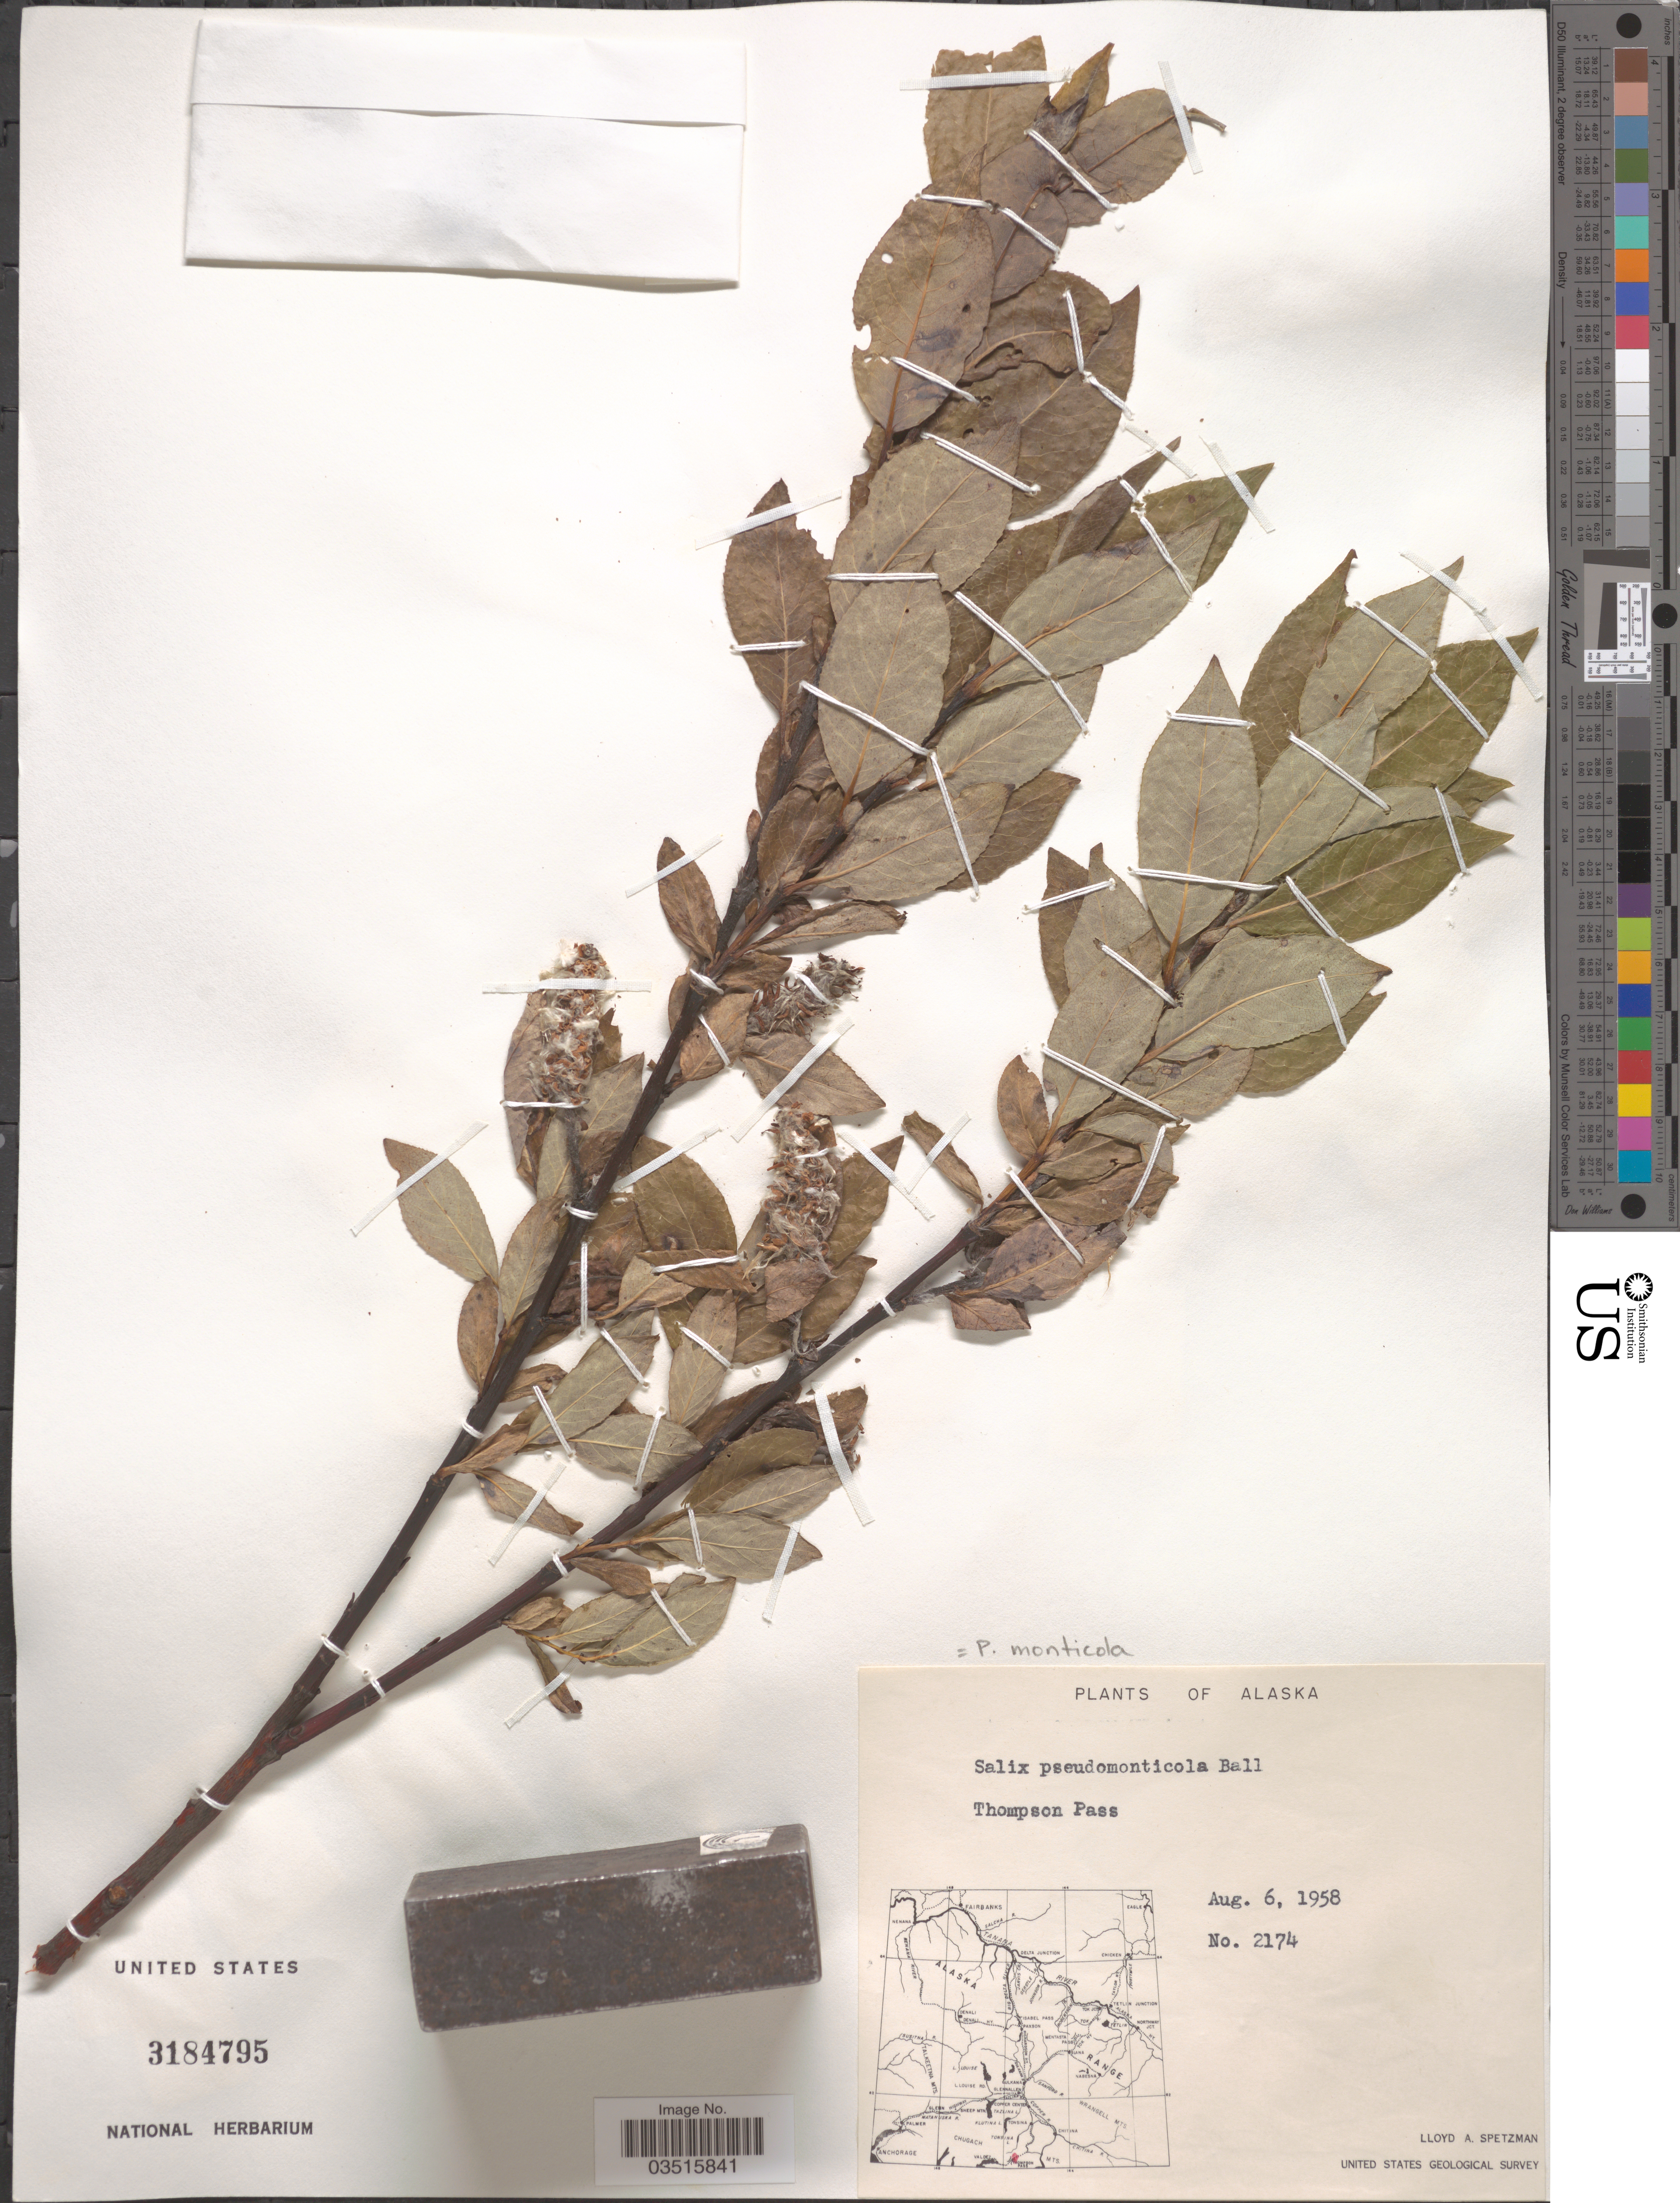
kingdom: Plantae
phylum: Tracheophyta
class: Magnoliopsida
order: Malpighiales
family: Salicaceae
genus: Salix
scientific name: Salix monticola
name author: Bebb.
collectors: L. Spetzman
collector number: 2174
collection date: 1958-08-06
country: United States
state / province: Alaska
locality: Thompson Pass.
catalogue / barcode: US 3184795